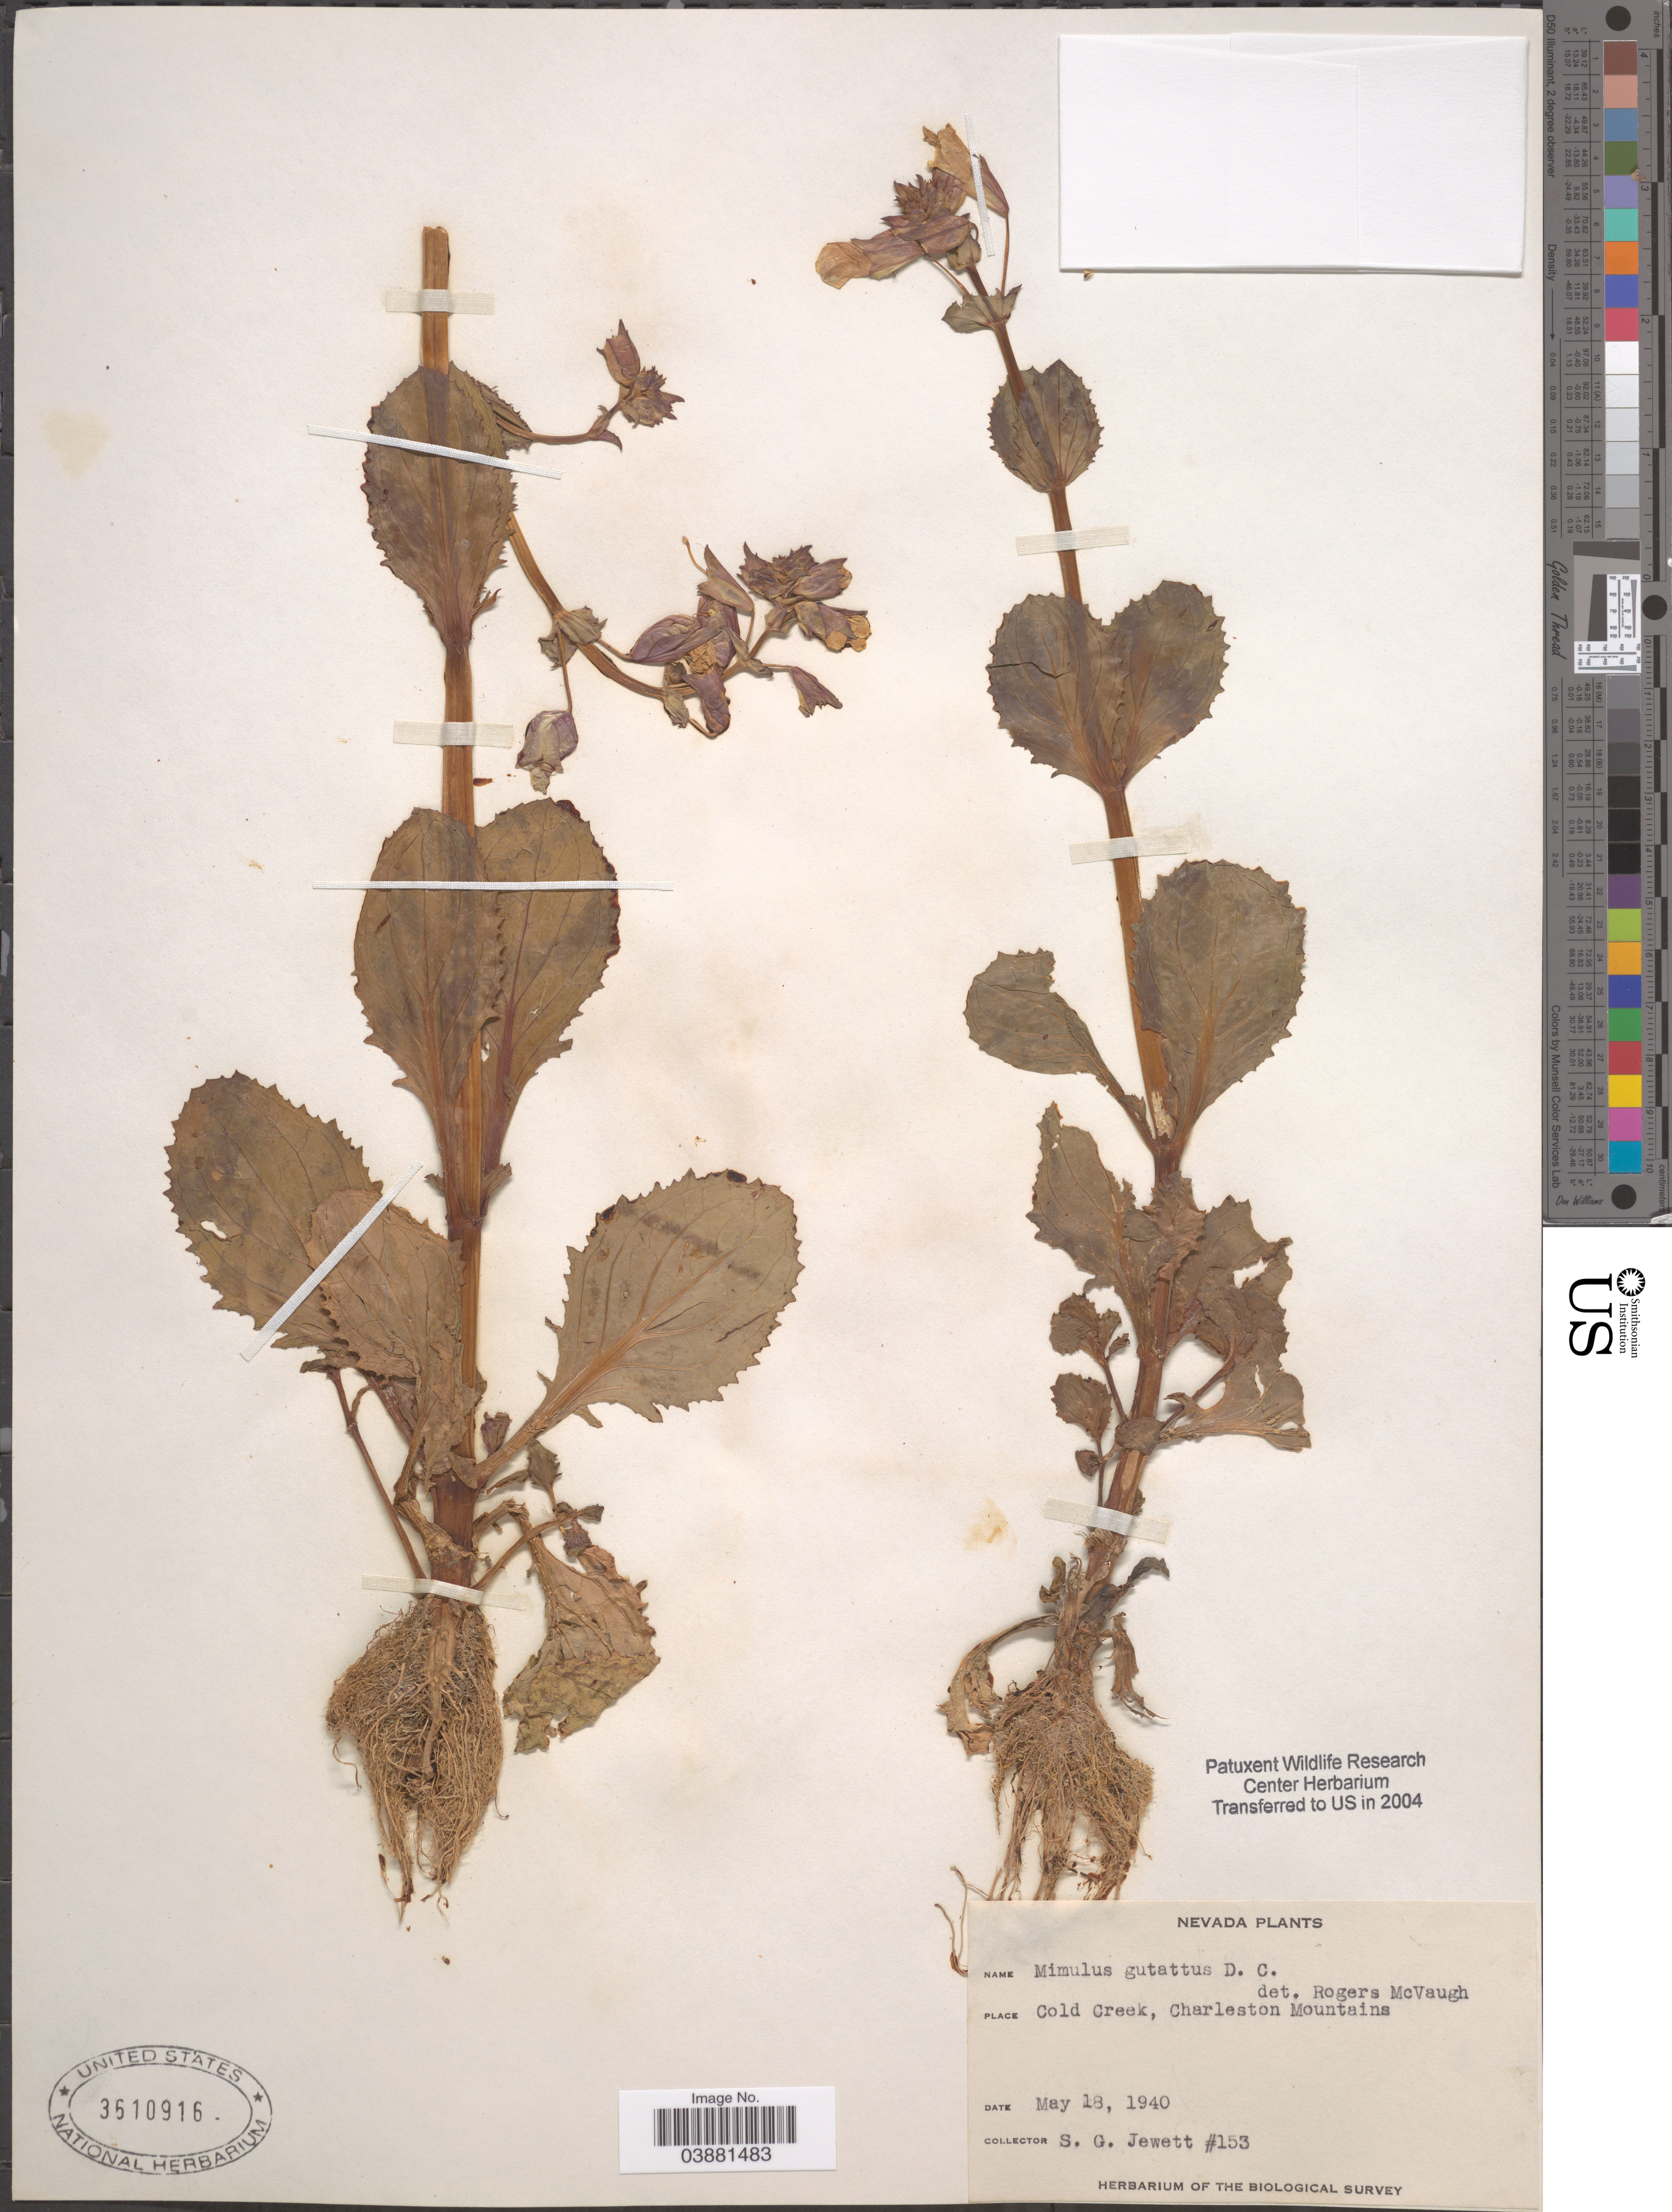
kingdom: Plantae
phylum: Tracheophyta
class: Magnoliopsida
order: Lamiales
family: Phrymaceae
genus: Mimulus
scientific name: Mimulus guttatus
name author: DC.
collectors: S. Jewett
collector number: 153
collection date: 1940-05-18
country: United States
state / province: Nevada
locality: Cold Creek, Charleston Mountains.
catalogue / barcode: US 3610916